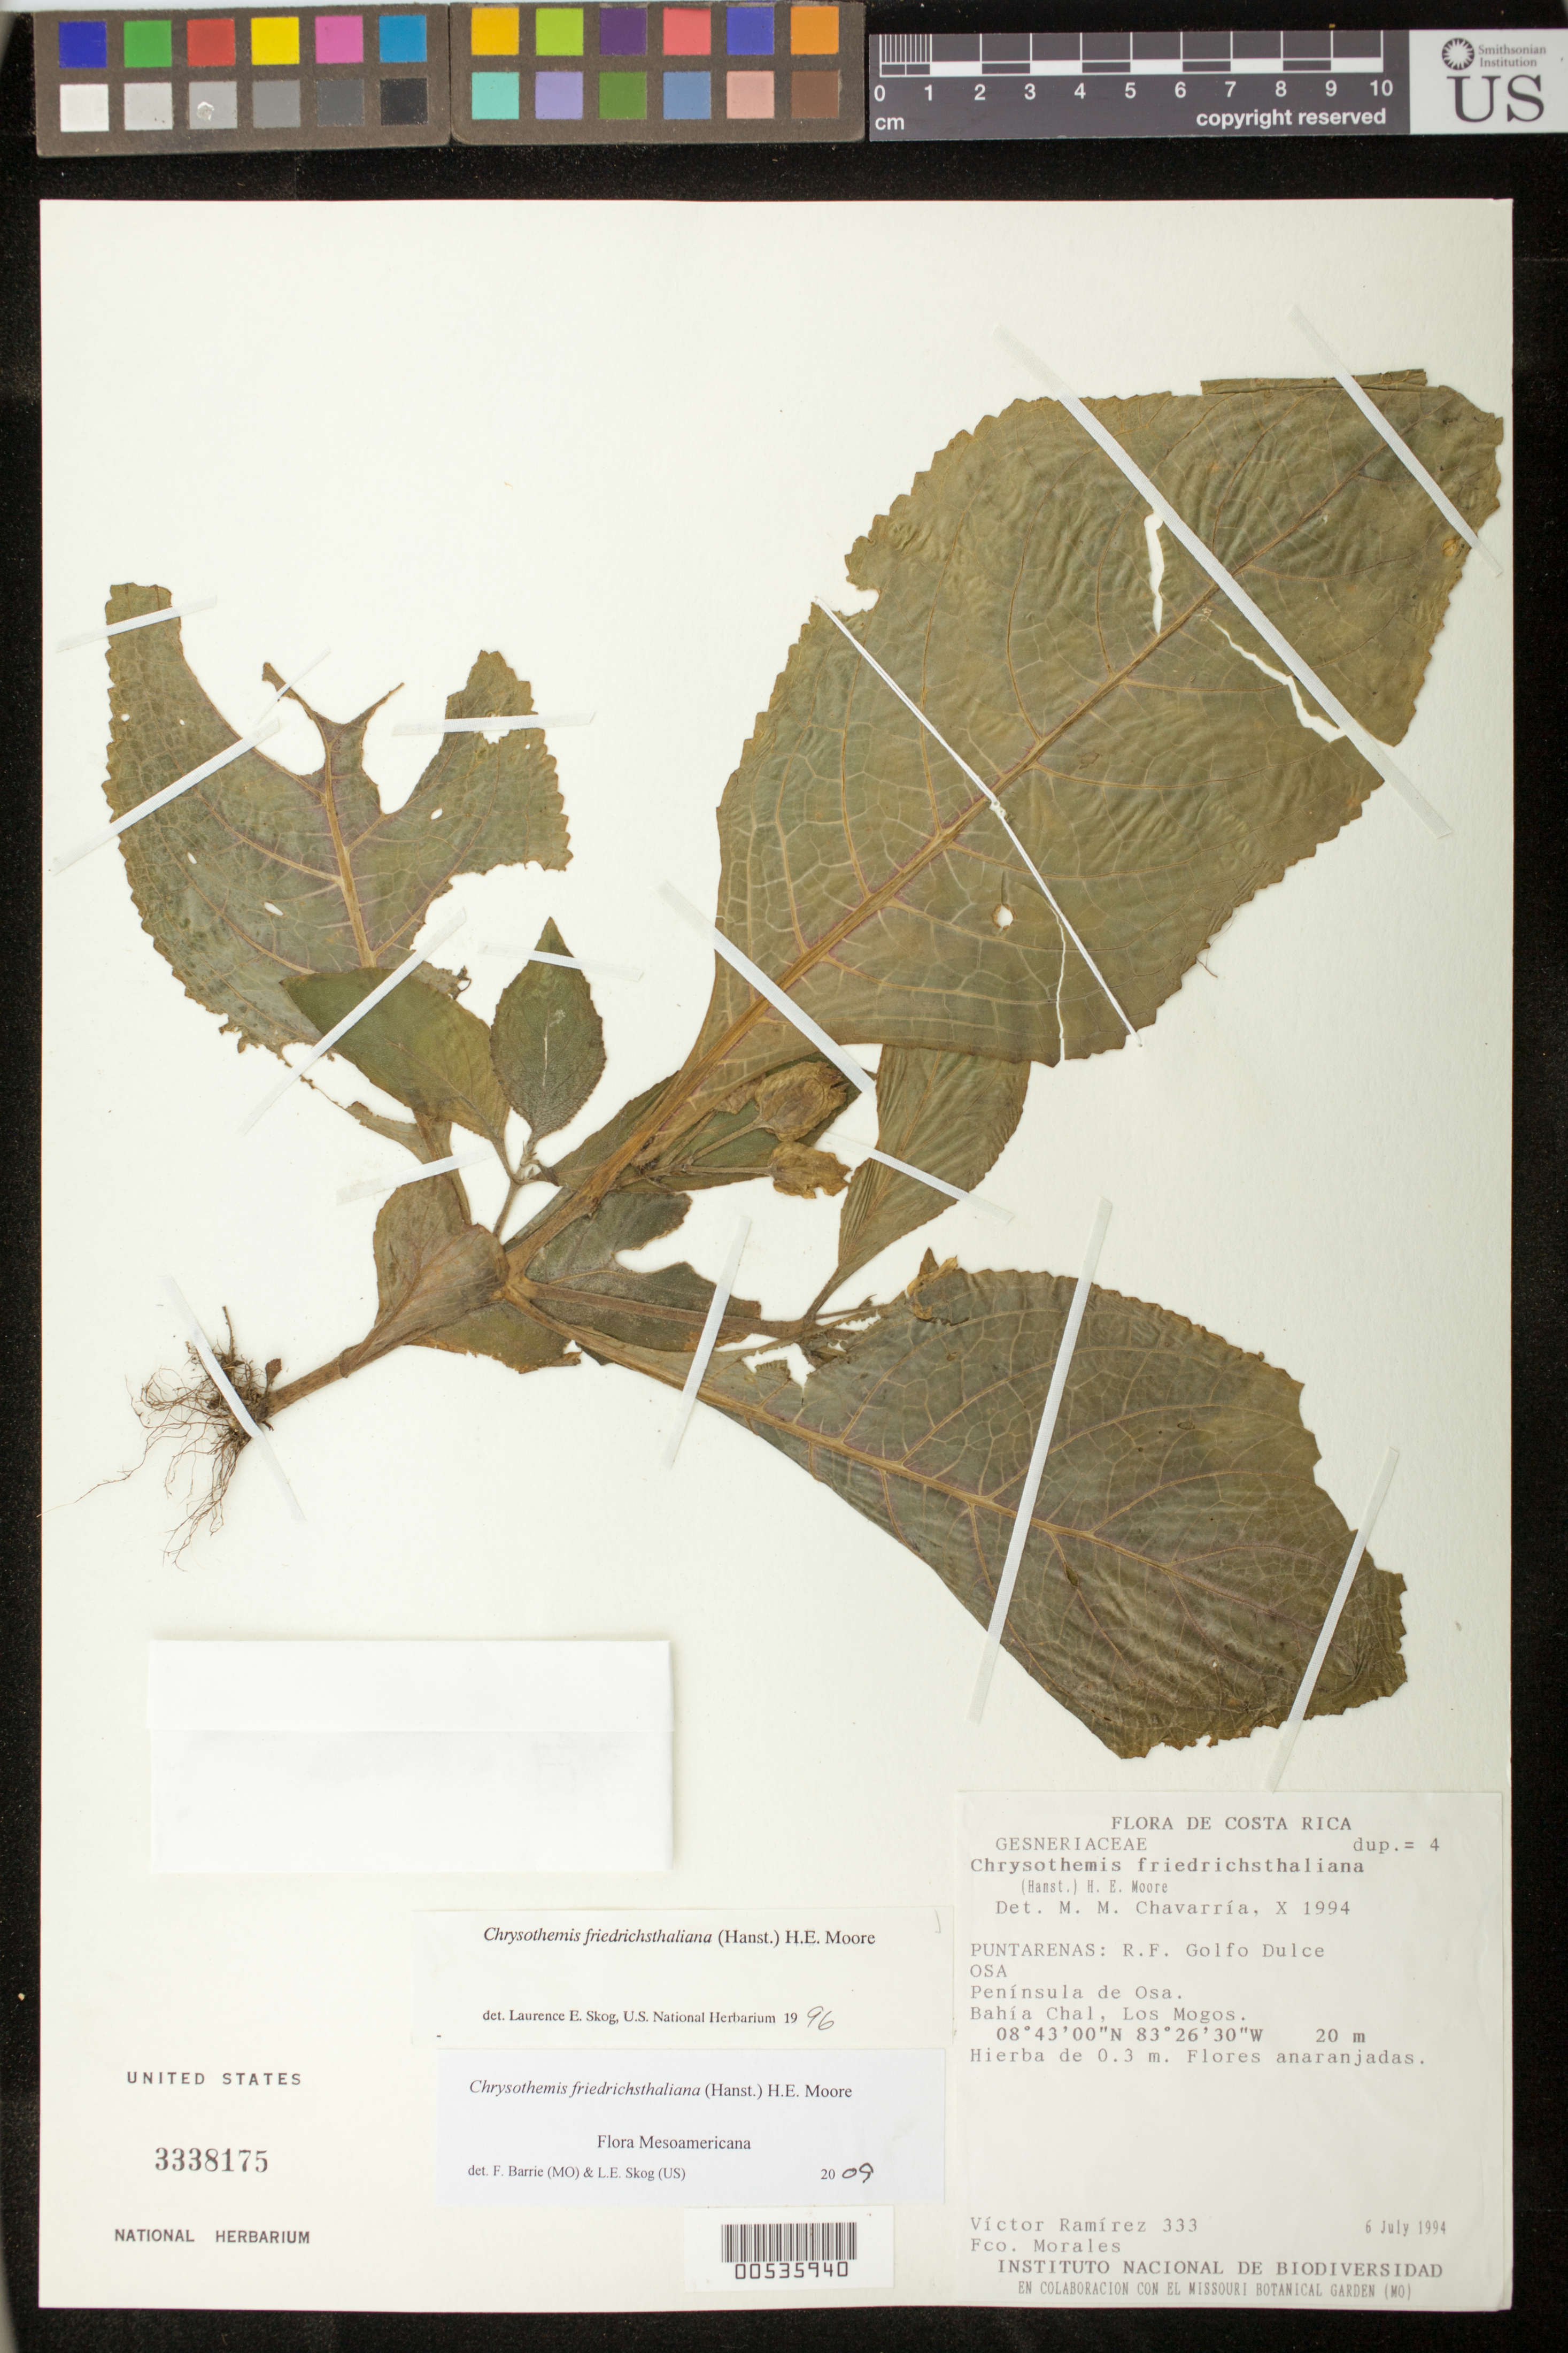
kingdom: Plantae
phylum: Tracheophyta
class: Magnoliopsida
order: Lamiales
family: Gesneriaceae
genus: Chrysothemis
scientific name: Chrysothemis friedrichsthaliana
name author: (Hanst.) H.E. Moore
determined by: Skog, Laurence E.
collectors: V. Ramirez & F. Morales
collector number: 333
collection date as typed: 06 Jul 1994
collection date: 1994-07-06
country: Costa Rica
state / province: Puntarenas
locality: R.F. Golfo Dulce, Osa, Península de Osa; Bahía Chal, Los Mogos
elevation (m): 20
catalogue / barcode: US 3338175